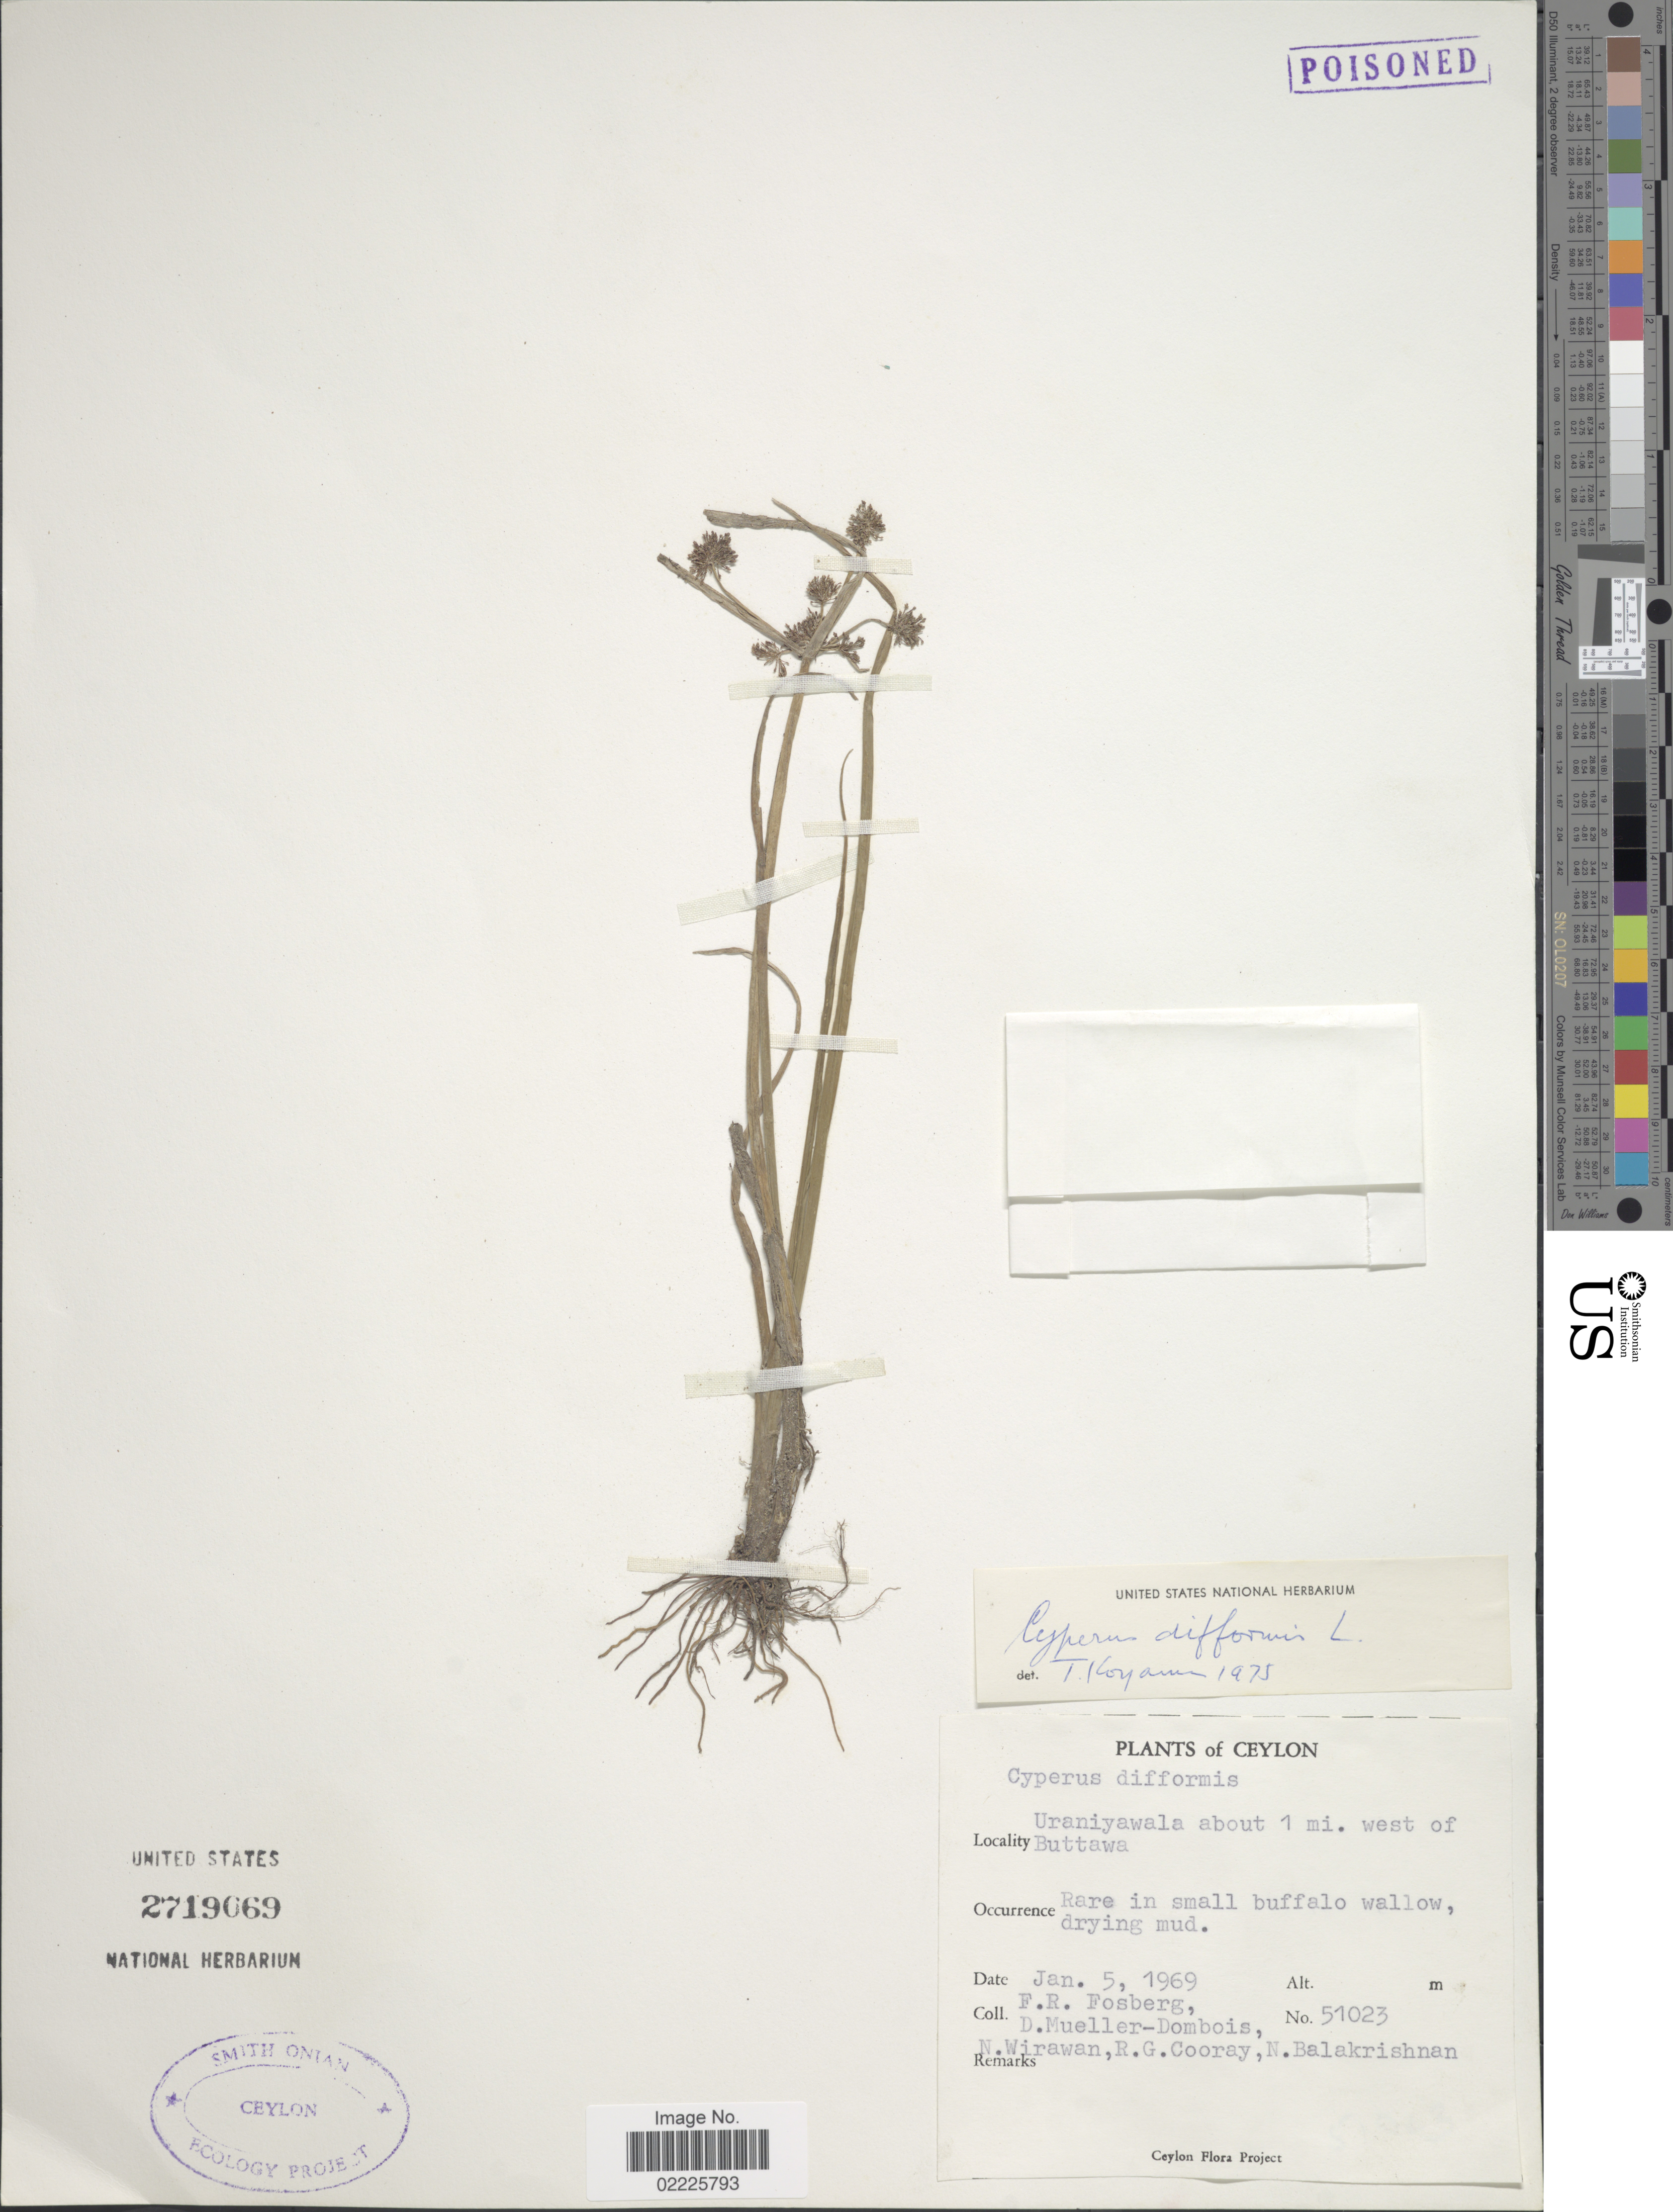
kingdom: Plantae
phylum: Tracheophyta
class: Liliopsida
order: Poales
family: Cyperaceae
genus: Cyperus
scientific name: Cyperus difformis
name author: L.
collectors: F. R. Fosberg, D. Mueller-Dombois, N. Wirawan, R. Cooray & N. Balakrishnan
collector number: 51023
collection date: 1969-01-05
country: Sri Lanka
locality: Ceylon, Uraniyawala about 1 mi. west of Buttawa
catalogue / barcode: US 2719669